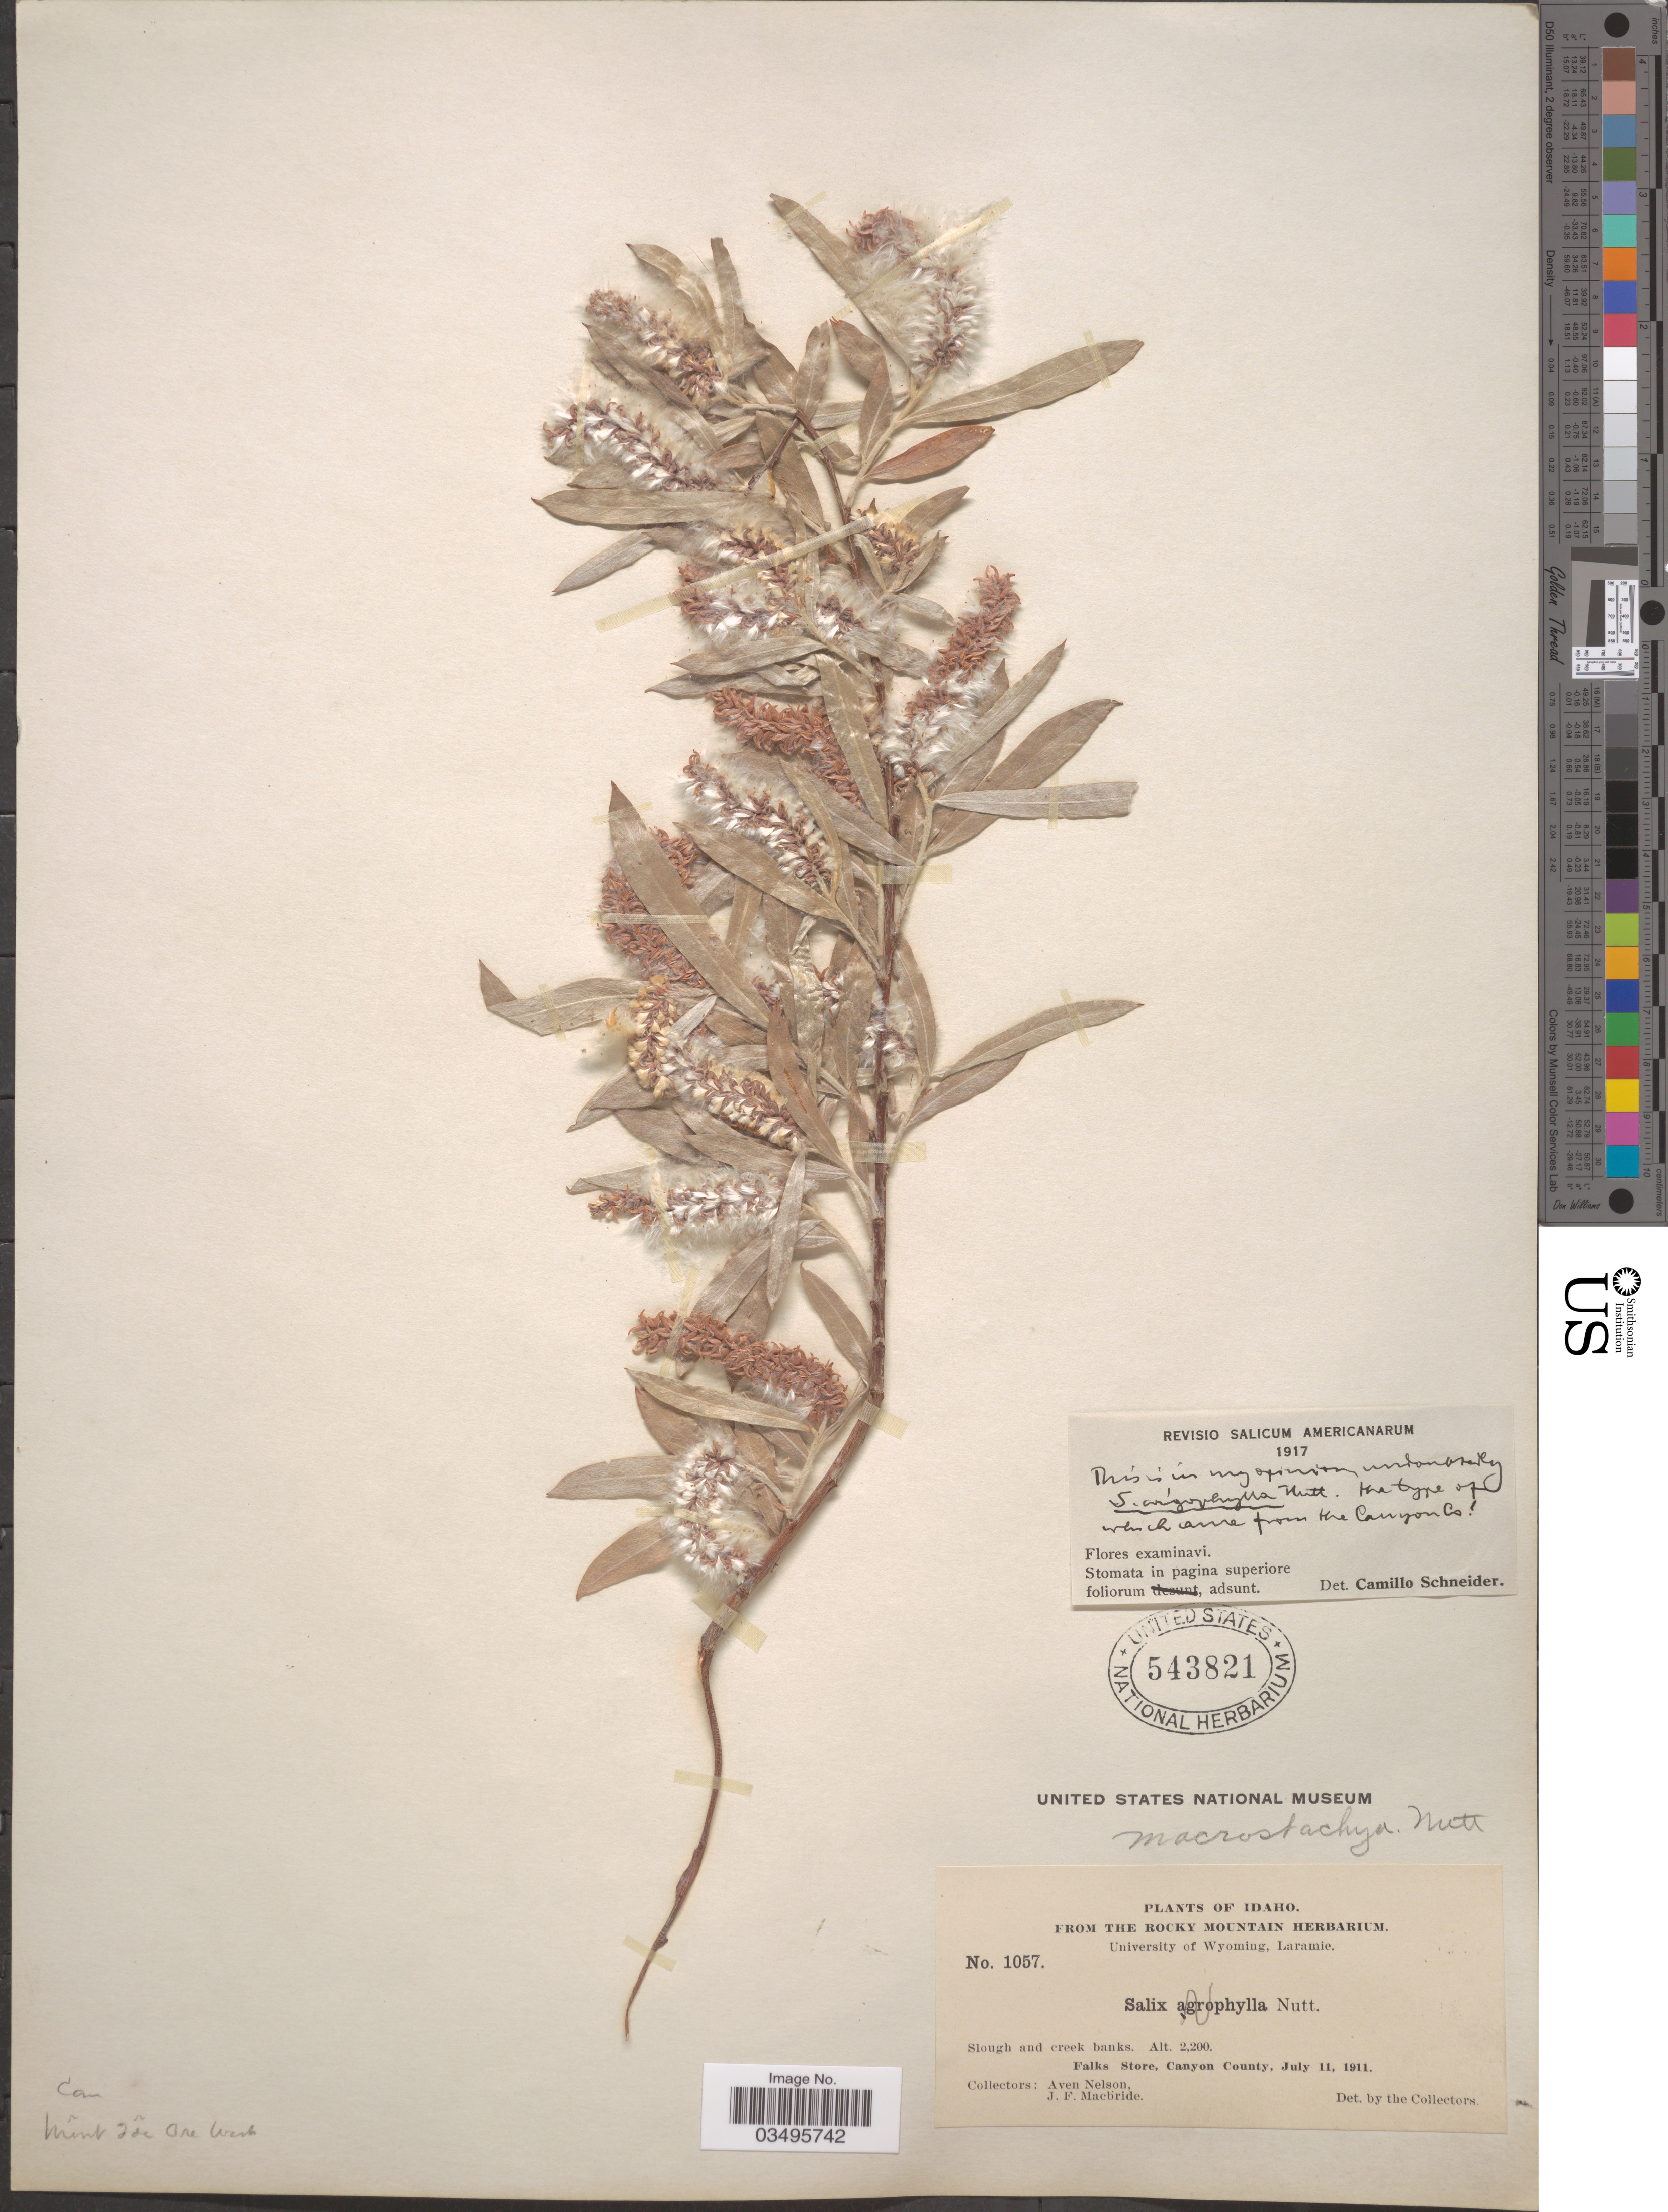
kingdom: Plantae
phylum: Tracheophyta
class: Magnoliopsida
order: Malpighiales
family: Salicaceae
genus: Salix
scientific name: Salix argophylla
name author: Nutt.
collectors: A. Nelson & J. F. Macbride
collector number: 1057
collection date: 1911-07-11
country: United States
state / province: Idaho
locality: Falks Store, Canyon County.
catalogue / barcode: US 543821